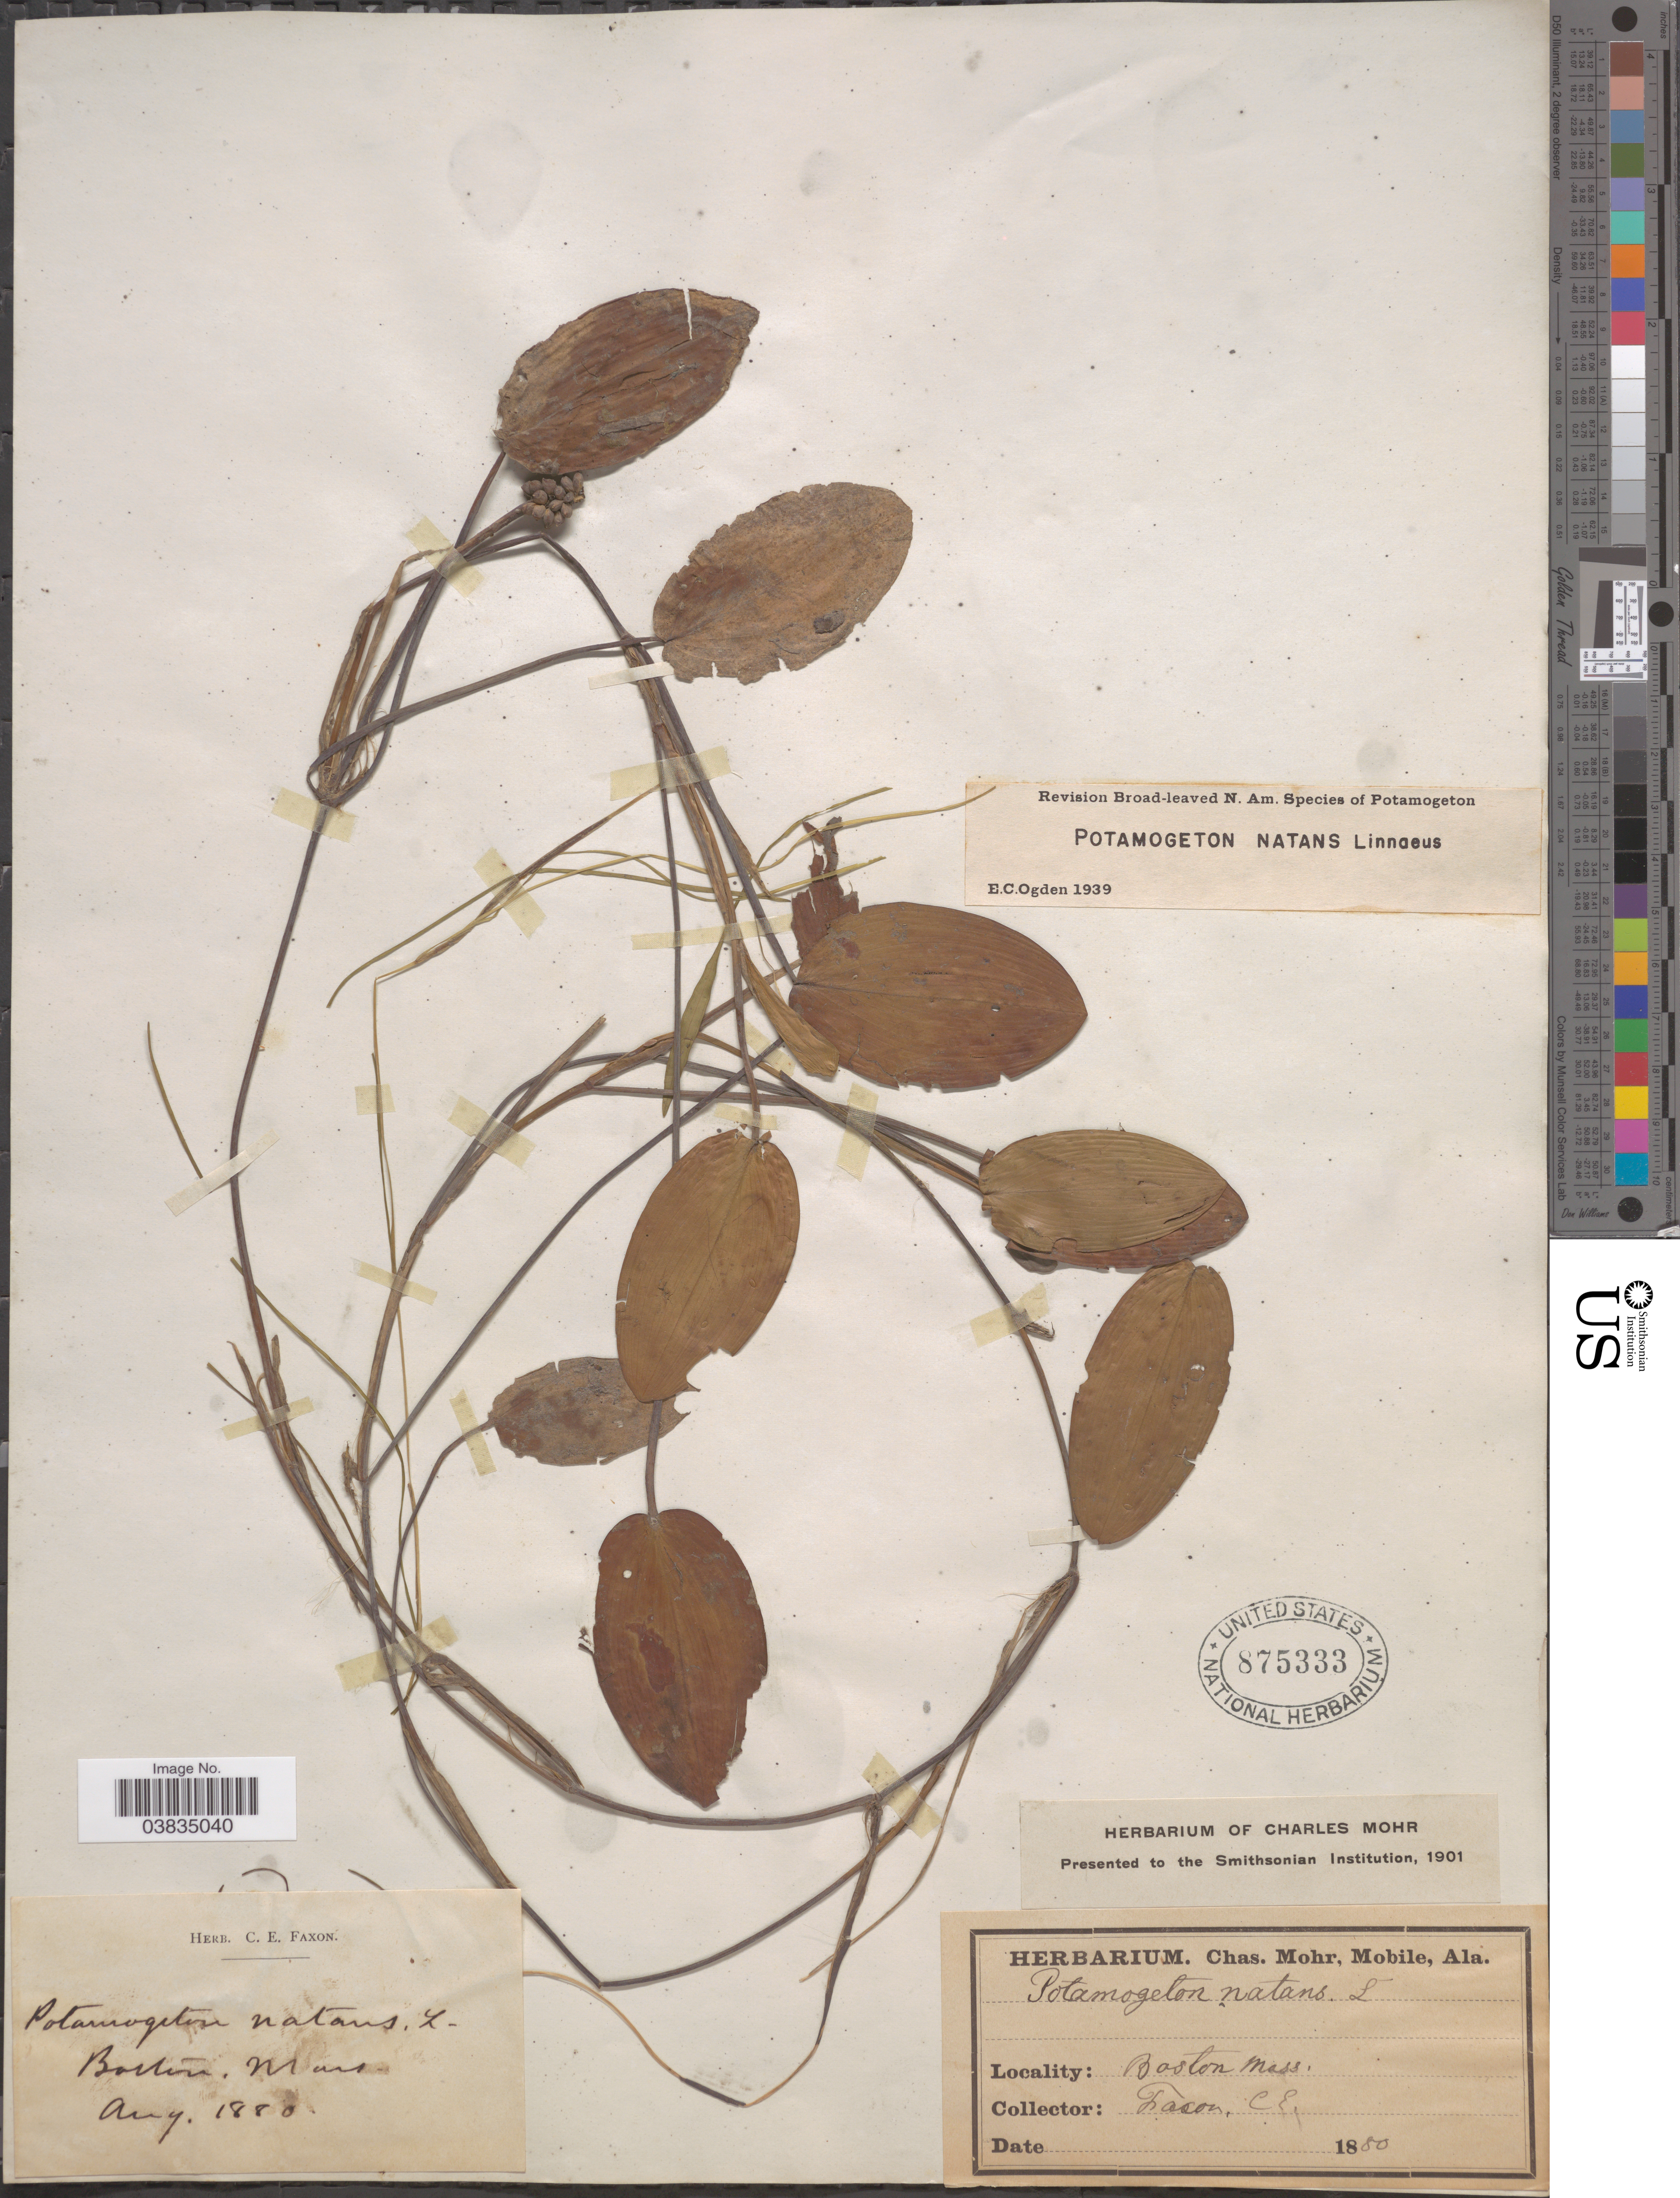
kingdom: Plantae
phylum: Tracheophyta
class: Liliopsida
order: Alismatales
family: Potamogetonaceae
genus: Potamogeton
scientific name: Potamogeton natans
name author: L.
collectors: C. Faxon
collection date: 1880-08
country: United States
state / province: Massachusetts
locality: Boston.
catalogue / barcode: US 875333